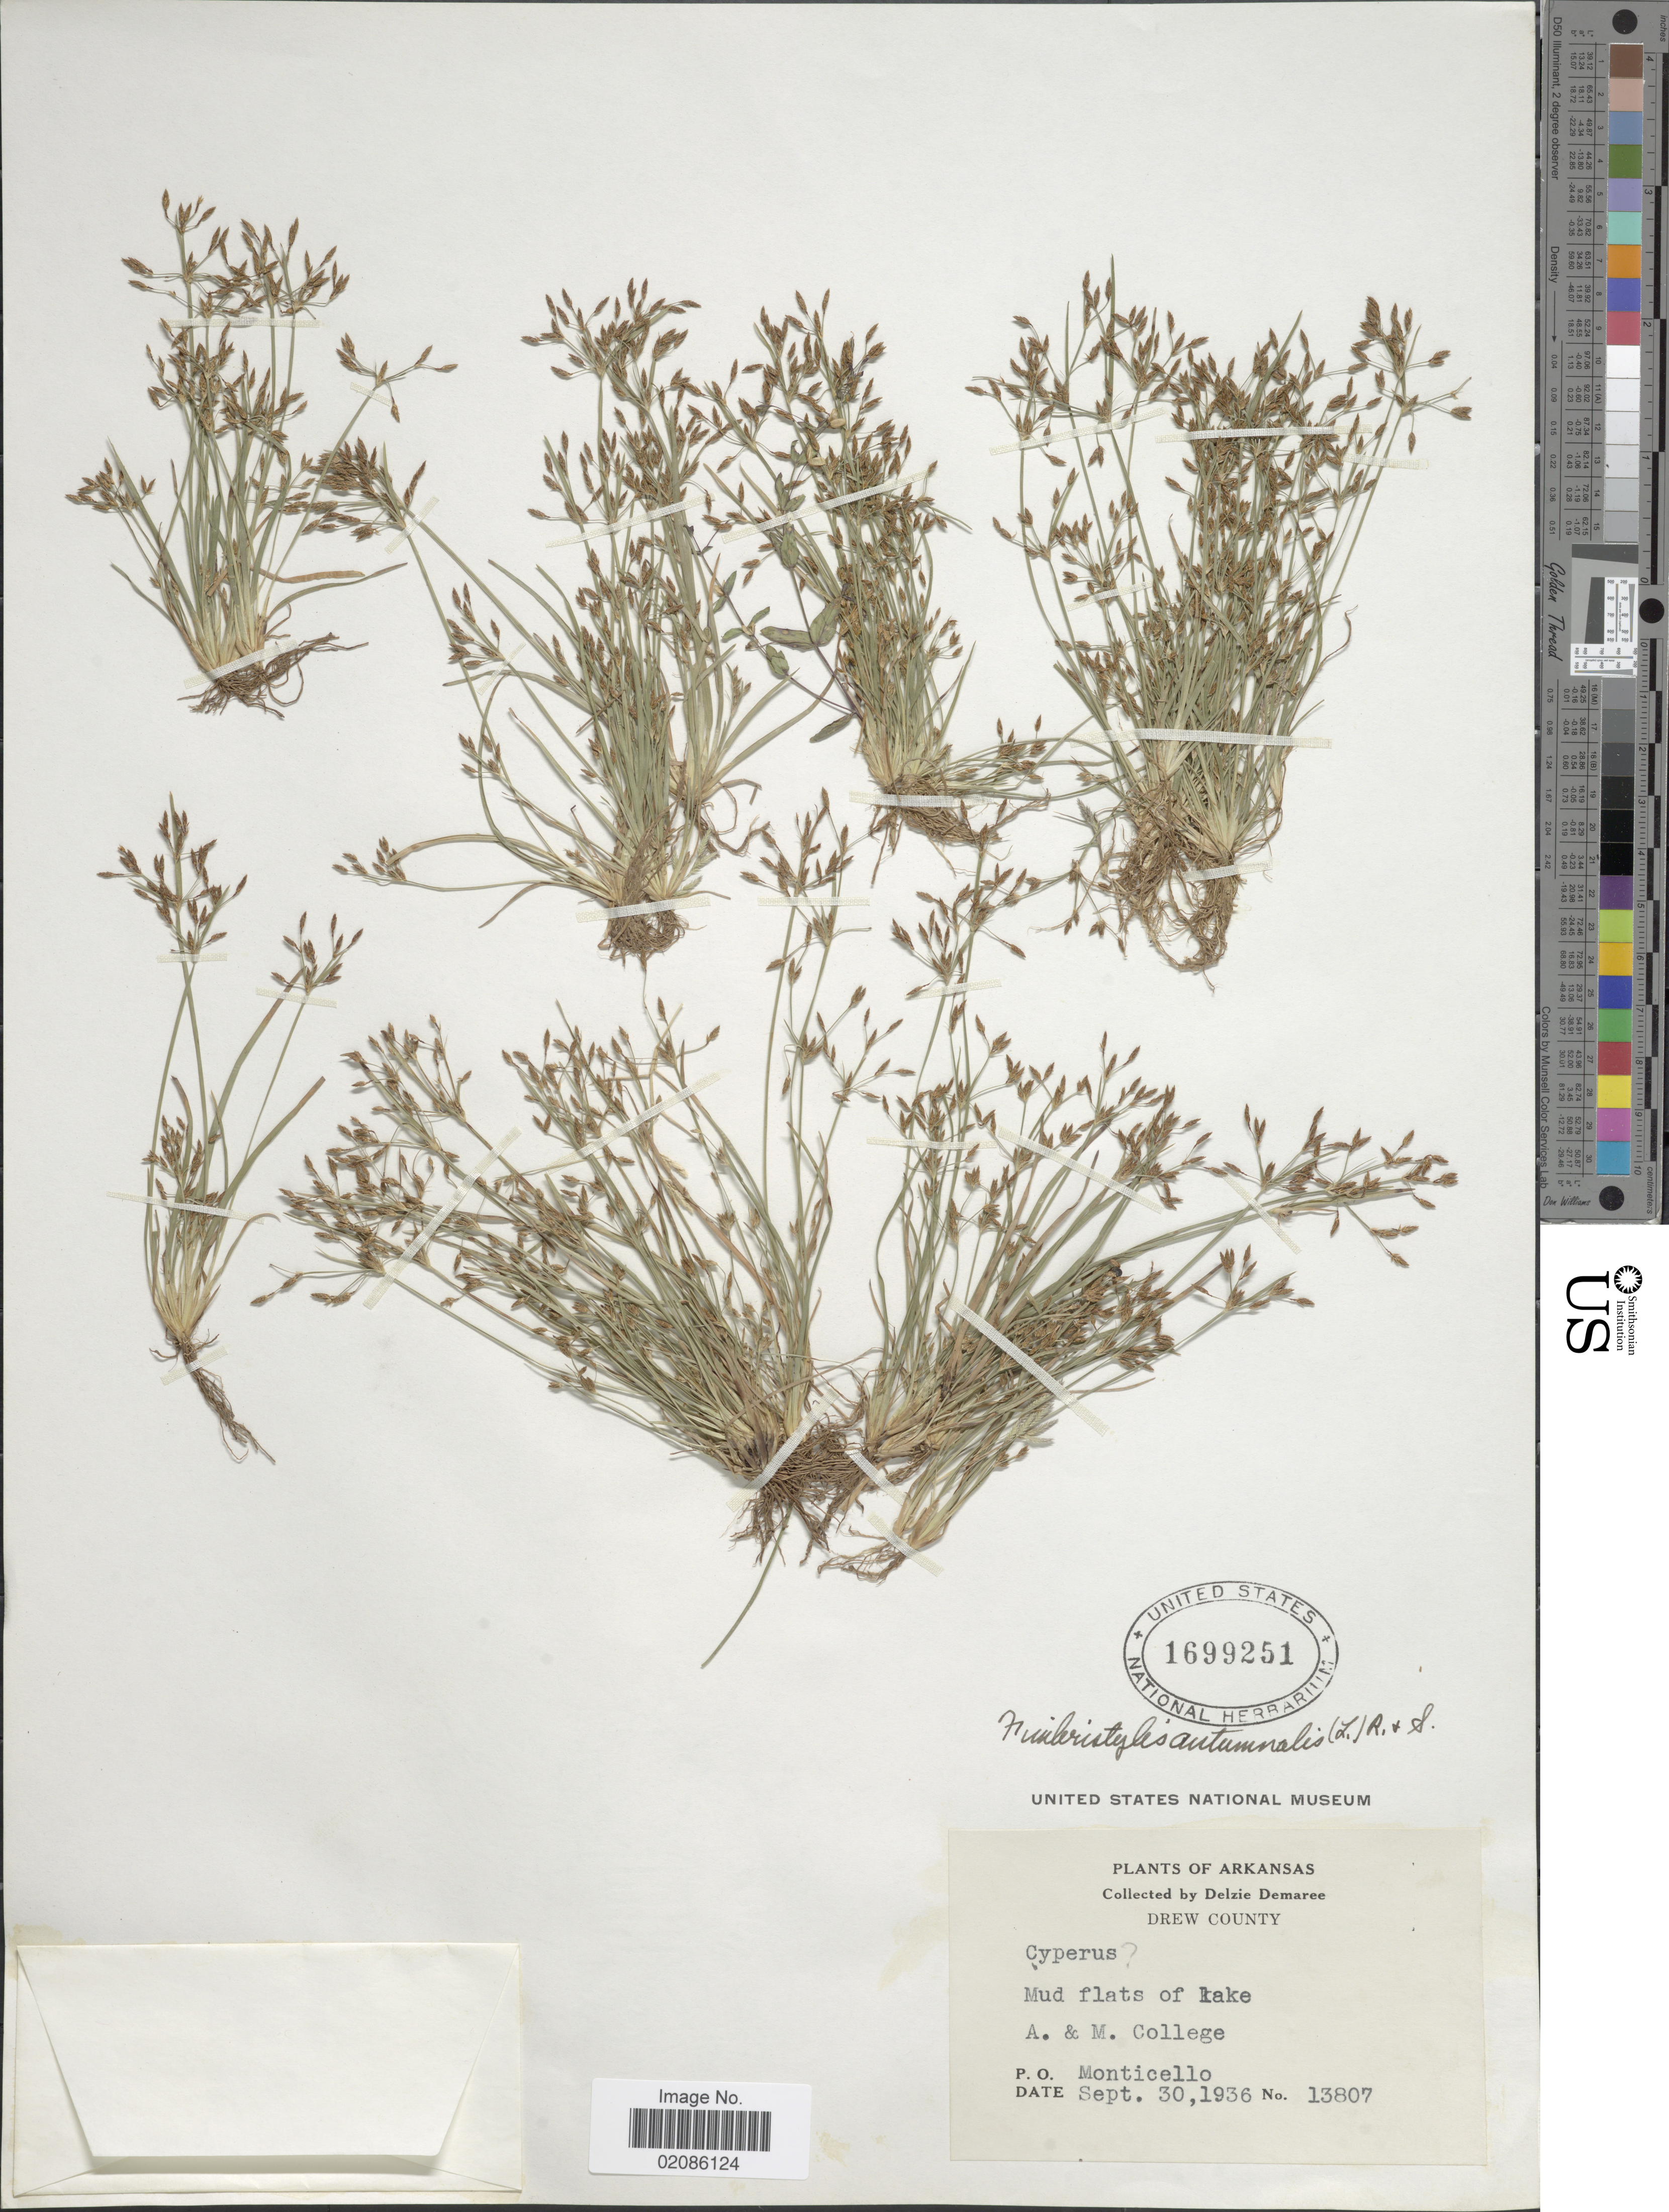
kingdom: Plantae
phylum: Tracheophyta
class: Liliopsida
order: Poales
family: Cyperaceae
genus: Fimbristylis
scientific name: Fimbristylis autumnalis (L.) Roem. & Schult.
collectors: D. Demaree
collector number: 13807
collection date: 1936-09-30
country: United States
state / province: Arkansas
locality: Drew County. P.O. Monticello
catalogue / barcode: US 1699251